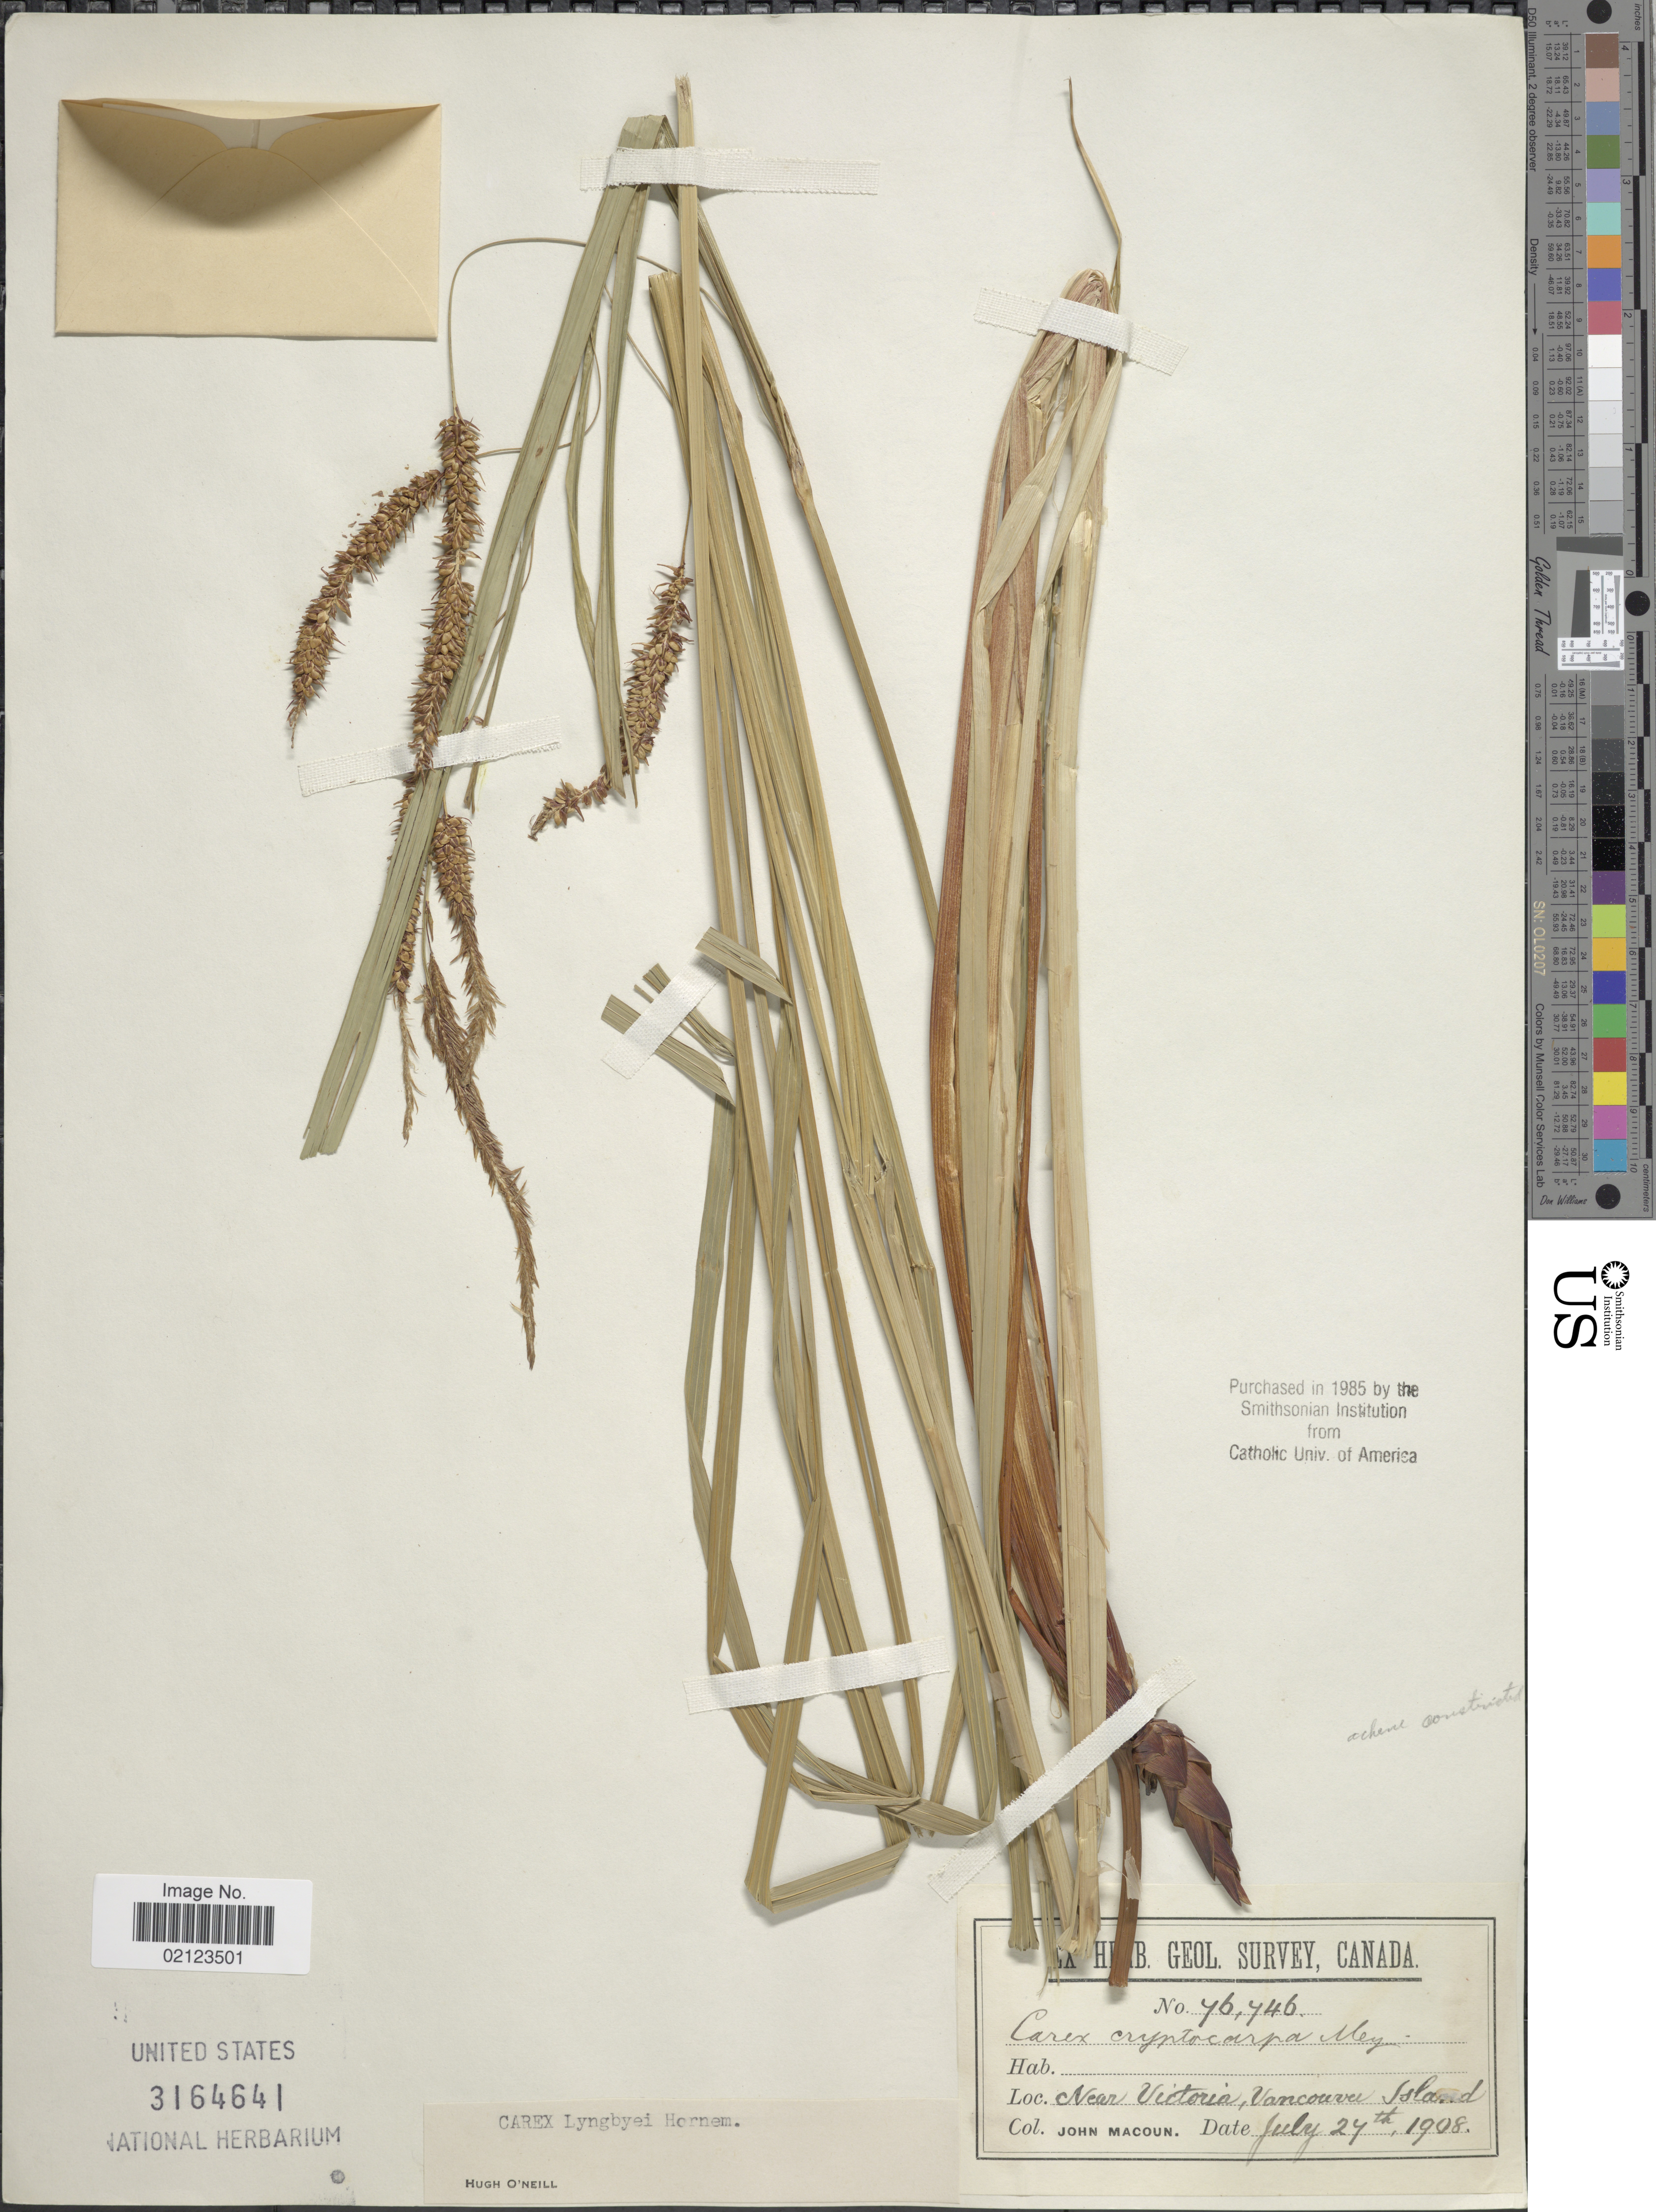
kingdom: Plantae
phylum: Tracheophyta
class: Liliopsida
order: Poales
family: Cyperaceae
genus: Carex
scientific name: Carex lyngbyei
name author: Hornem.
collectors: J. Macoun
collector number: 76746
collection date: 1908-07-27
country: Canada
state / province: British Columbia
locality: Near Victoria, Vancouver Island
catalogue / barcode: US 3164641